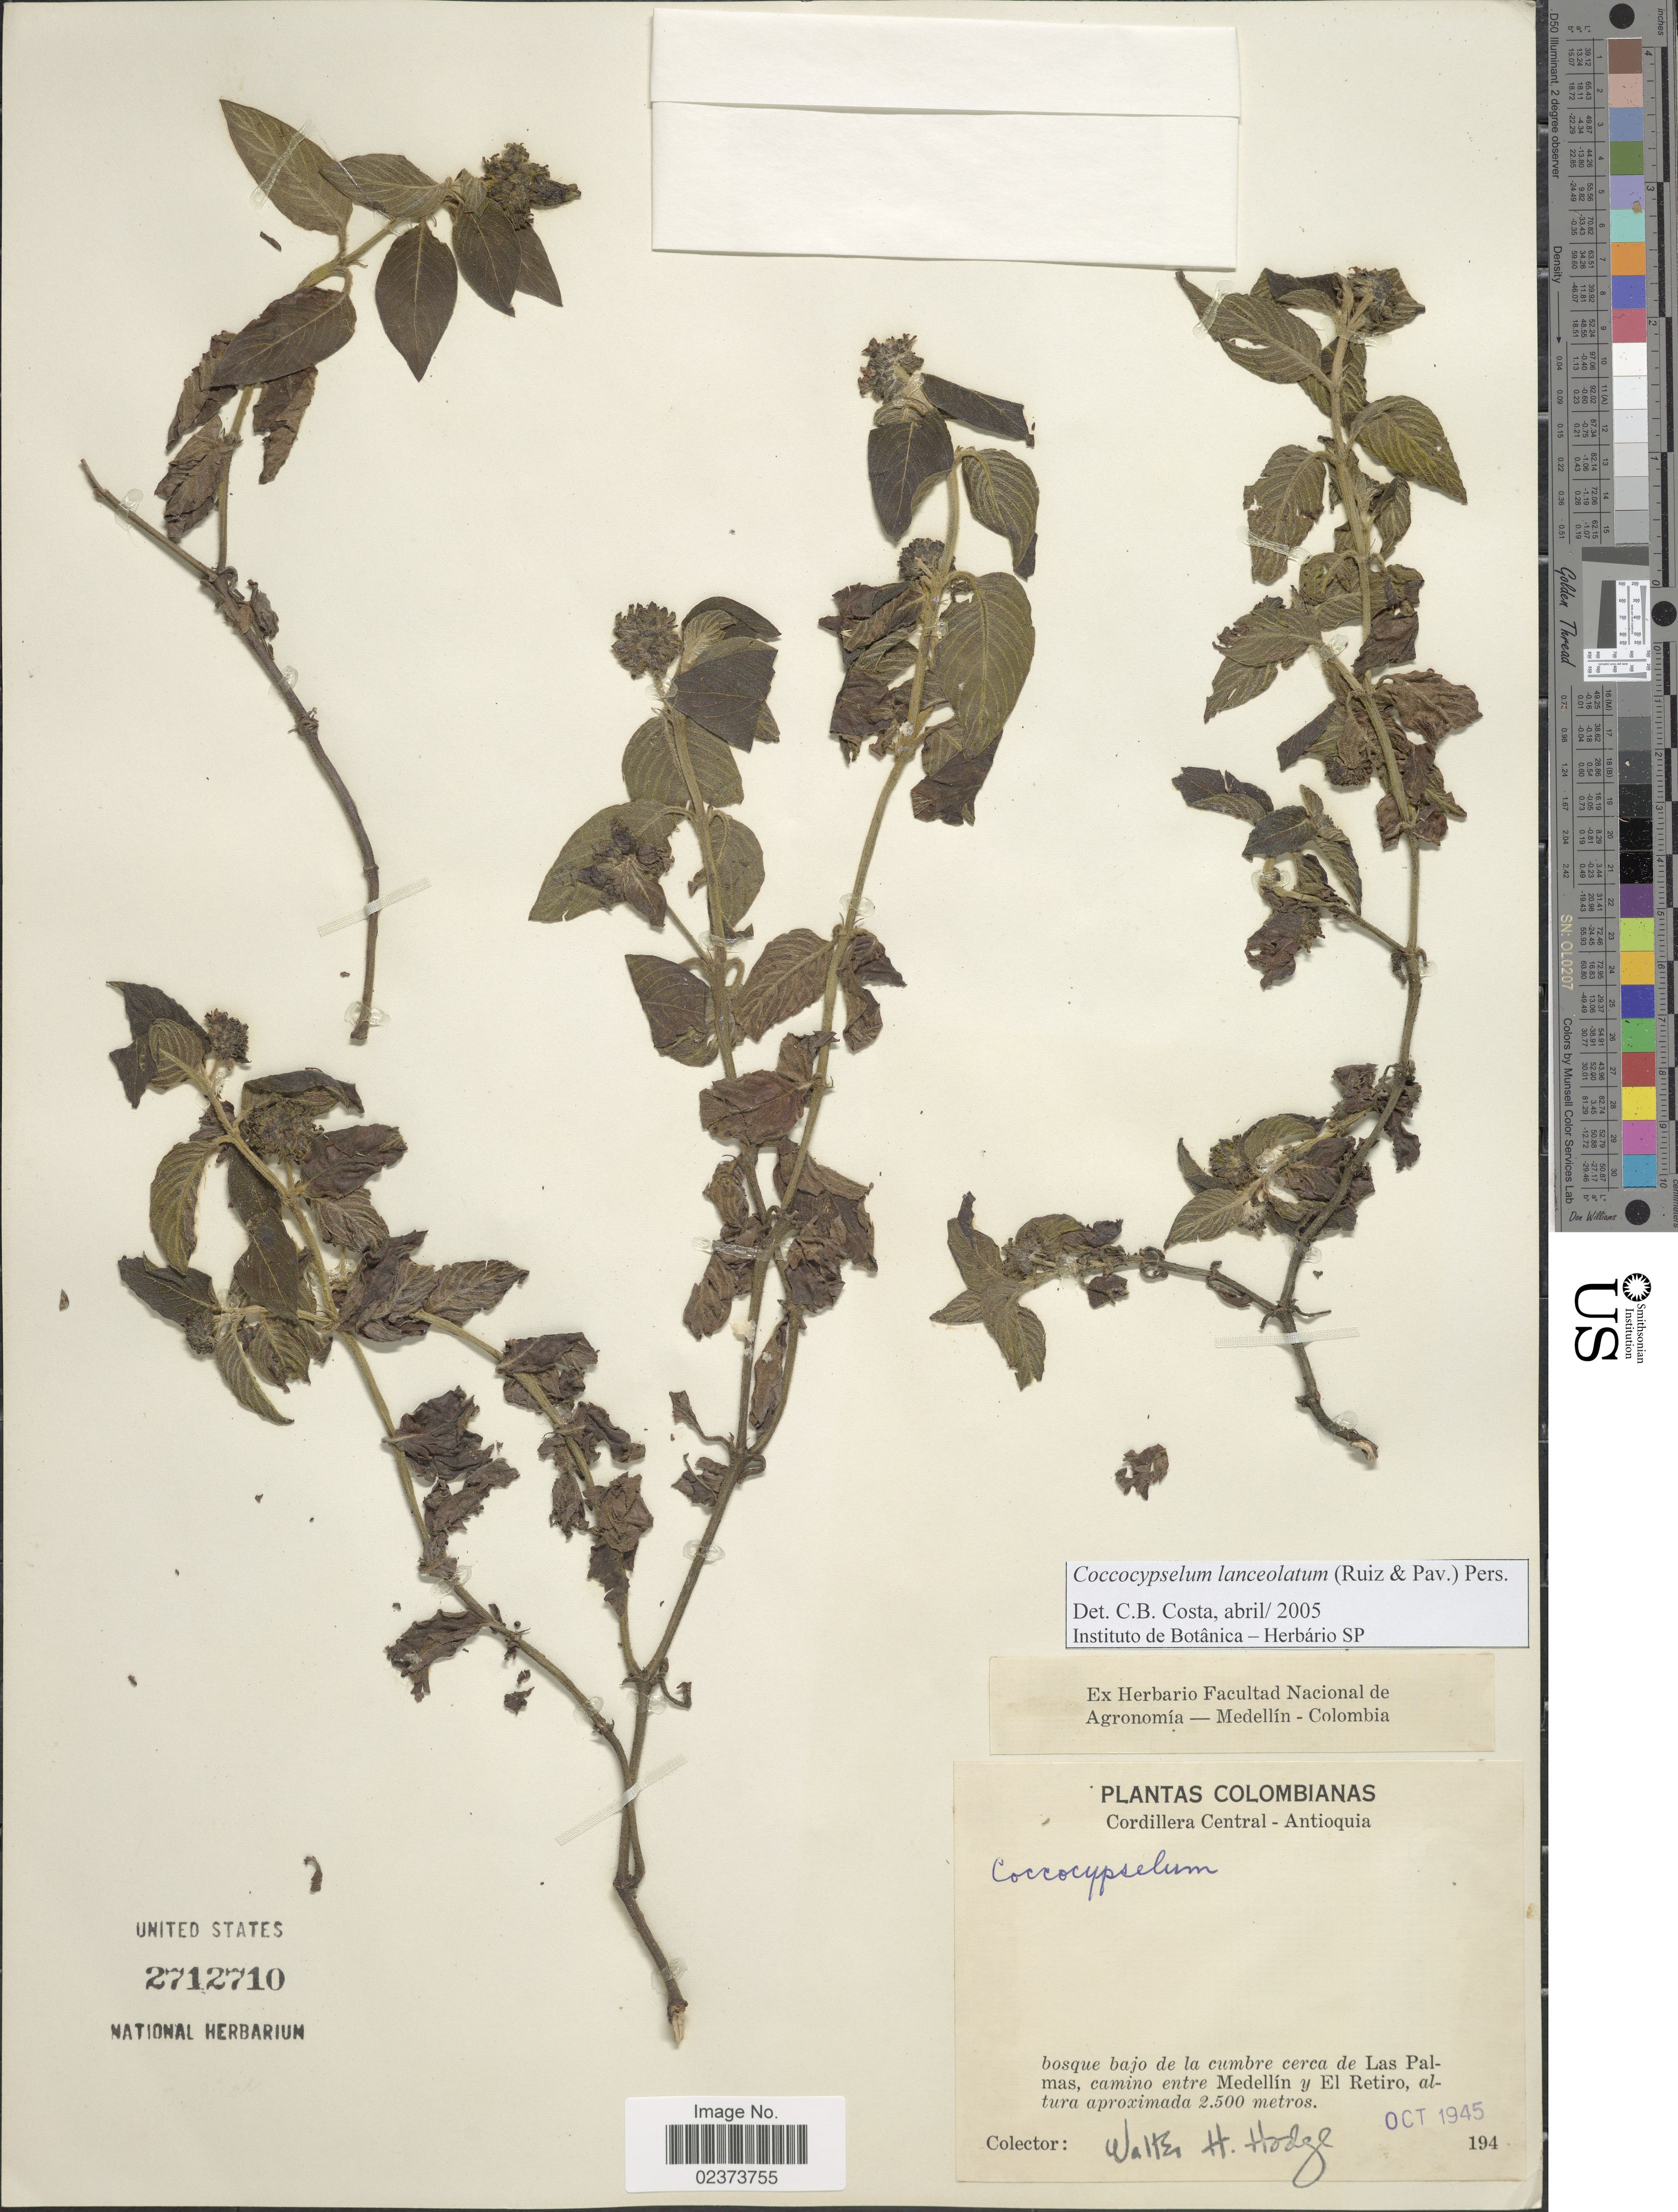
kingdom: Plantae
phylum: Tracheophyta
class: Magnoliopsida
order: Gentianales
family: Rubiaceae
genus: Coccocypselum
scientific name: Coccocypselum lanceolatum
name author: (Ruiz & Pav.) Pers.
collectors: W. Hodge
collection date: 1945-10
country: Colombia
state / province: Antioquia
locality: Cordillera Central, Antioquia, bosque bajo de cumbre cerca de Las Palmas, camino entre Medellin y El Retiro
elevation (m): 2500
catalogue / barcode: US 2712710